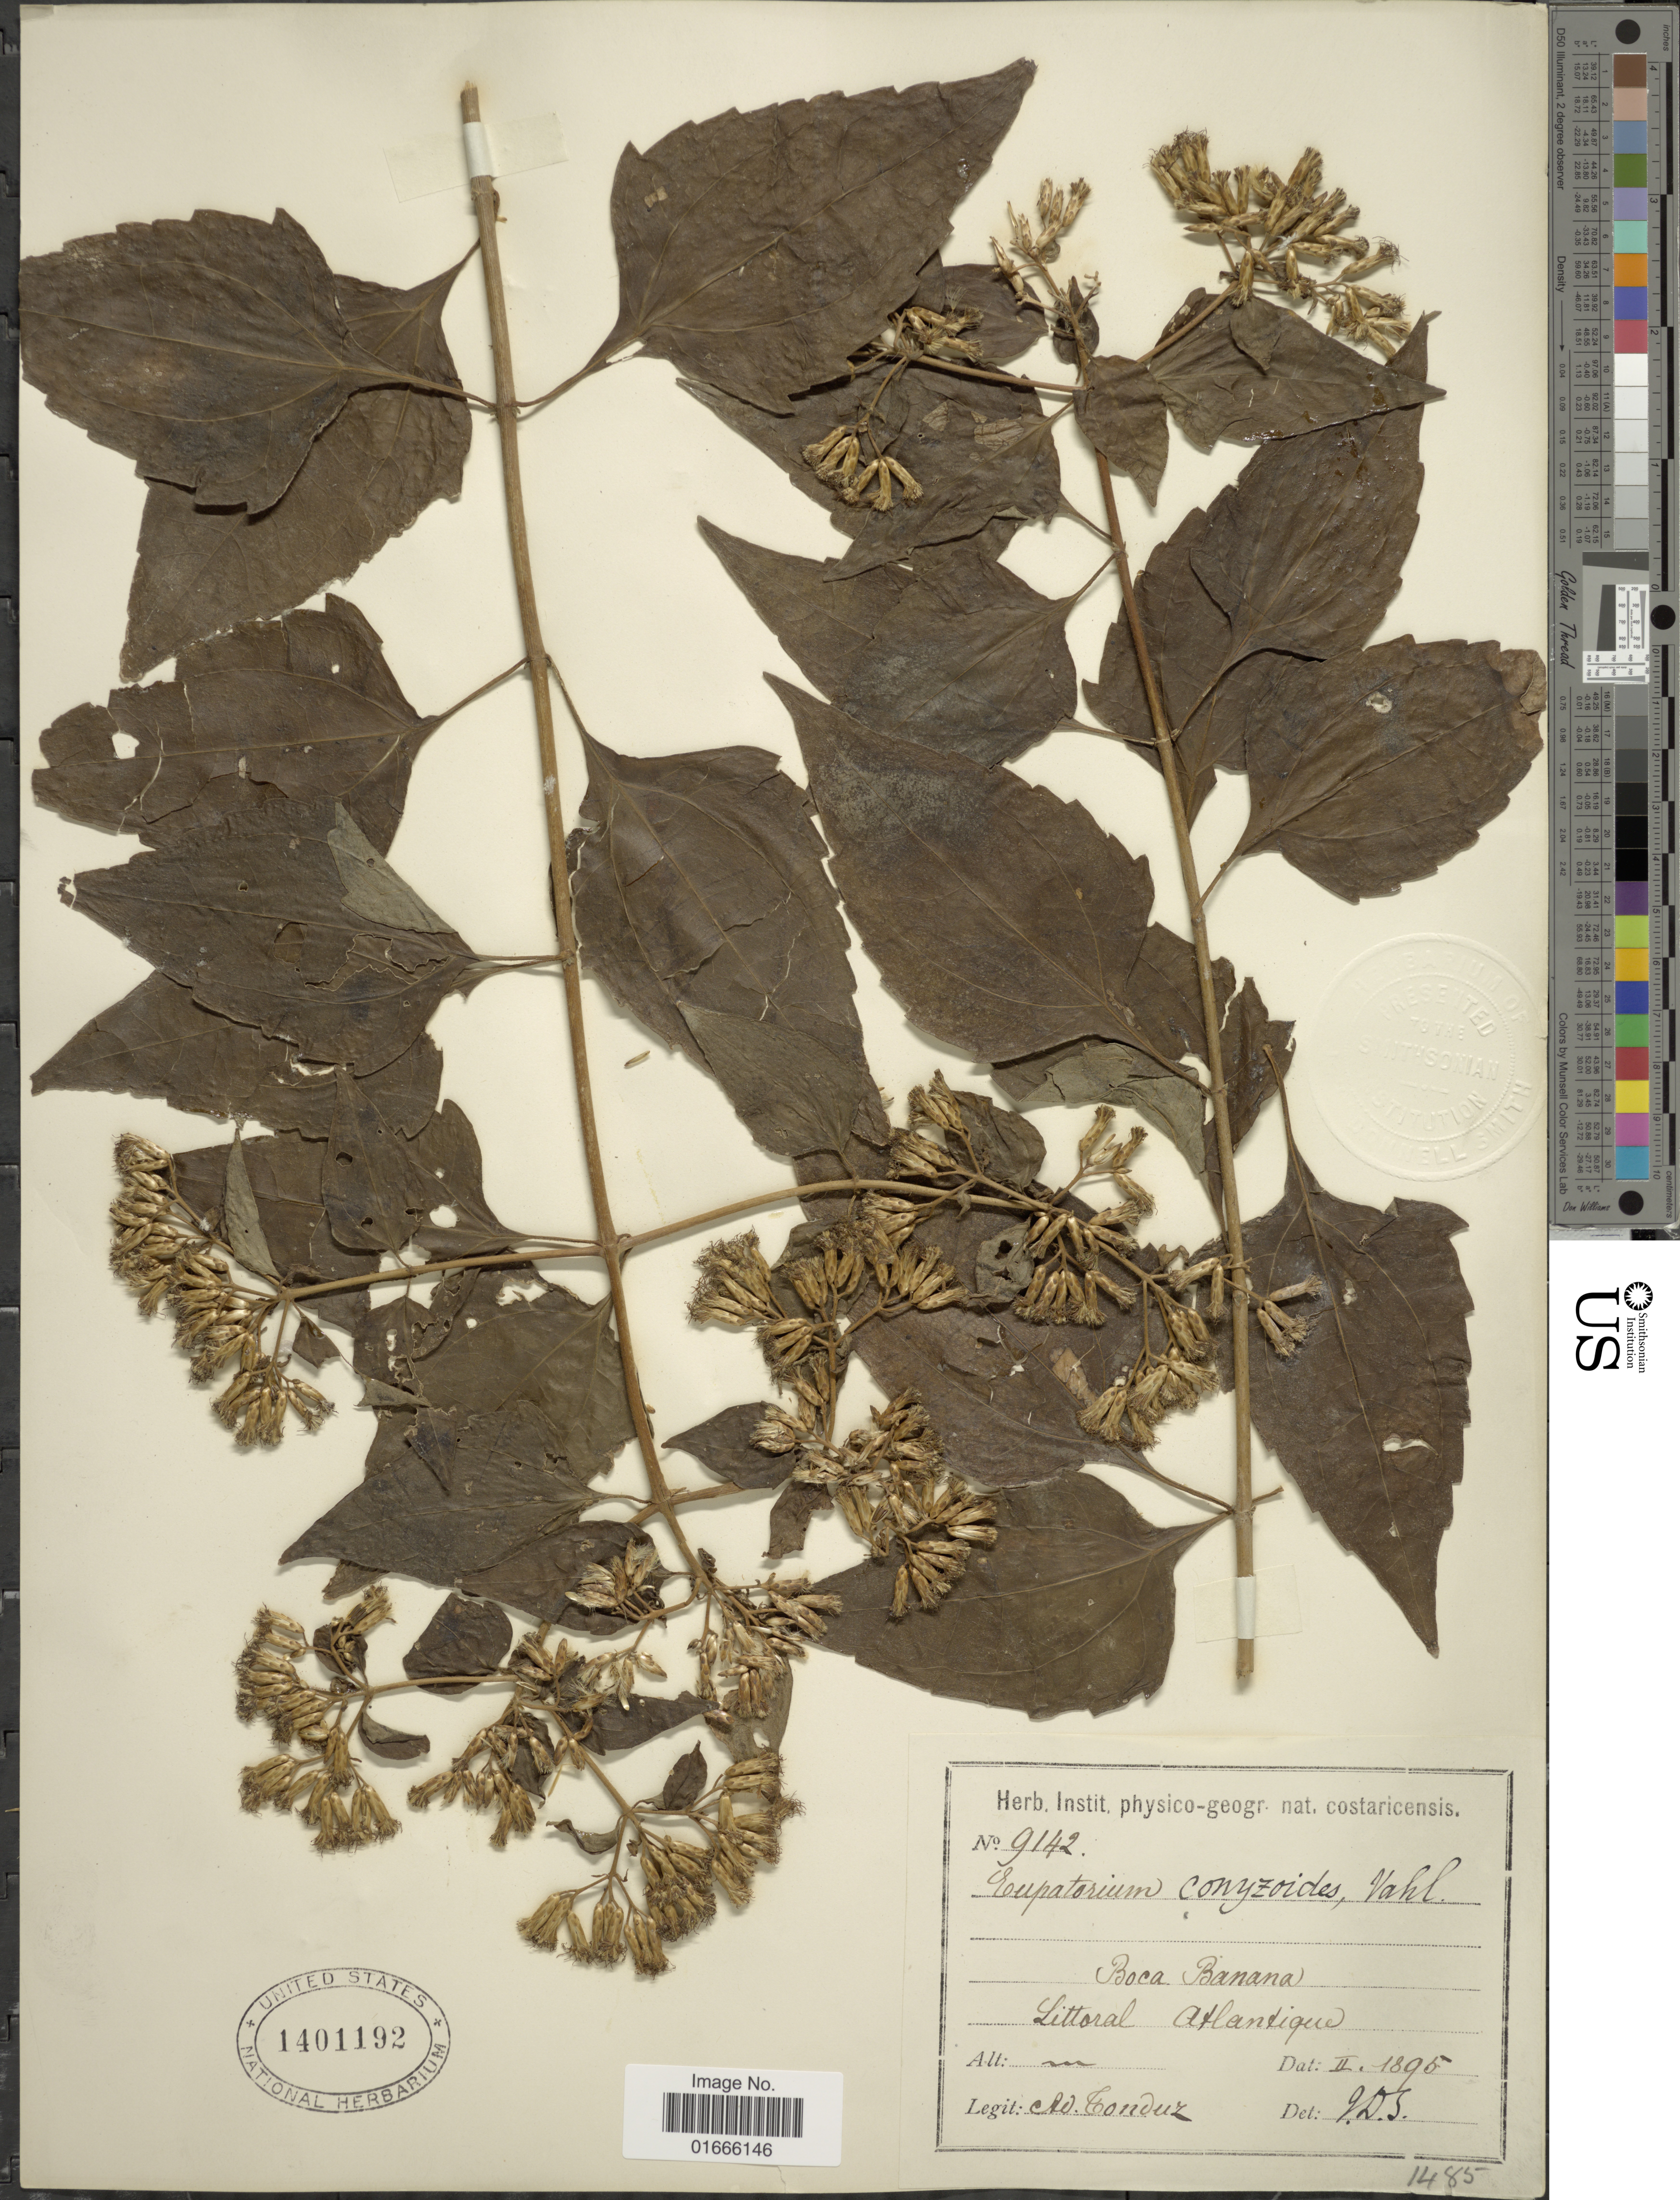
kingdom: Plantae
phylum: Tracheophyta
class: Magnoliopsida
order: Asterales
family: Asteraceae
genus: Chromolaena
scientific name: Chromolaena odorata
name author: (L.) R.M. King & H. Rob.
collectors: A. Tonduz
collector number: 9142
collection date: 1895-02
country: Costa Rica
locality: Boca Banana, Littoral Atlantique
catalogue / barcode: US 1401192